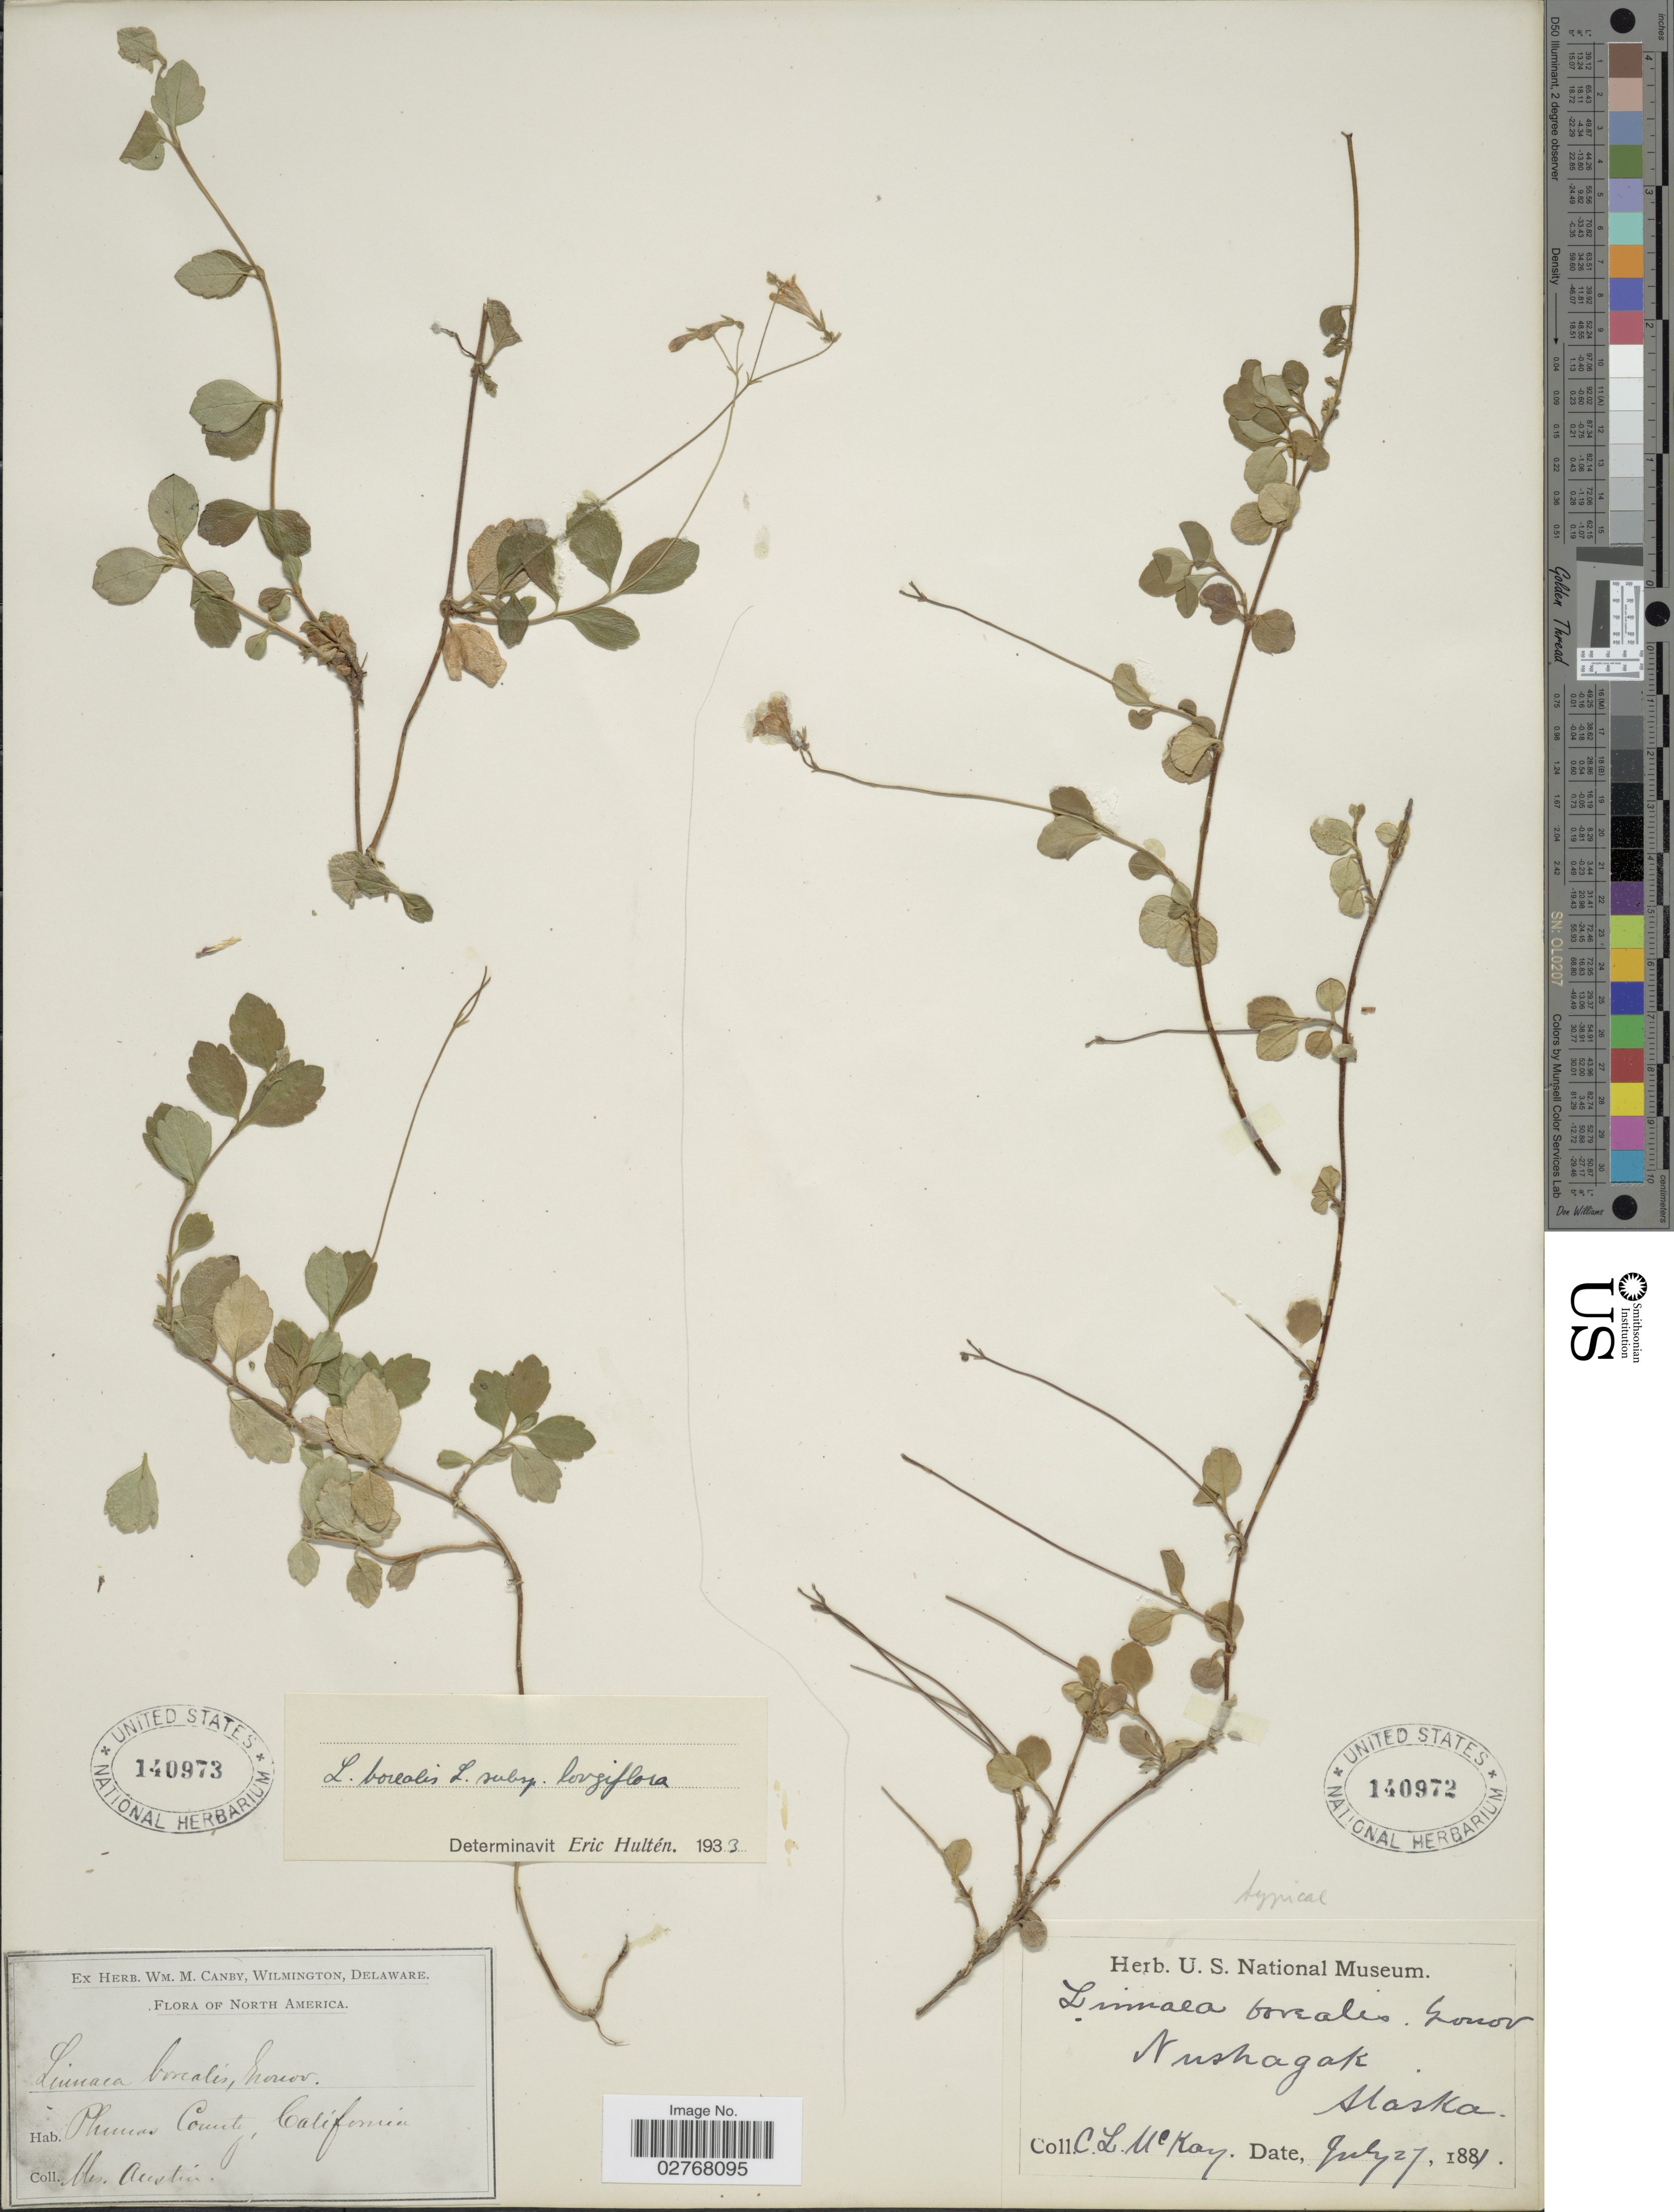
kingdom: Plantae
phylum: Tracheophyta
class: Magnoliopsida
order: Dipsacales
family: Caprifoliaceae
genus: Linnaea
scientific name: Linnaea borealis subsp. longiflora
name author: (Torr.) Piper & Beattie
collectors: C. McKay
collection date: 1881-07-27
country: United States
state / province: Alaska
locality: Nushagak.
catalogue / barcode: US 140972-2